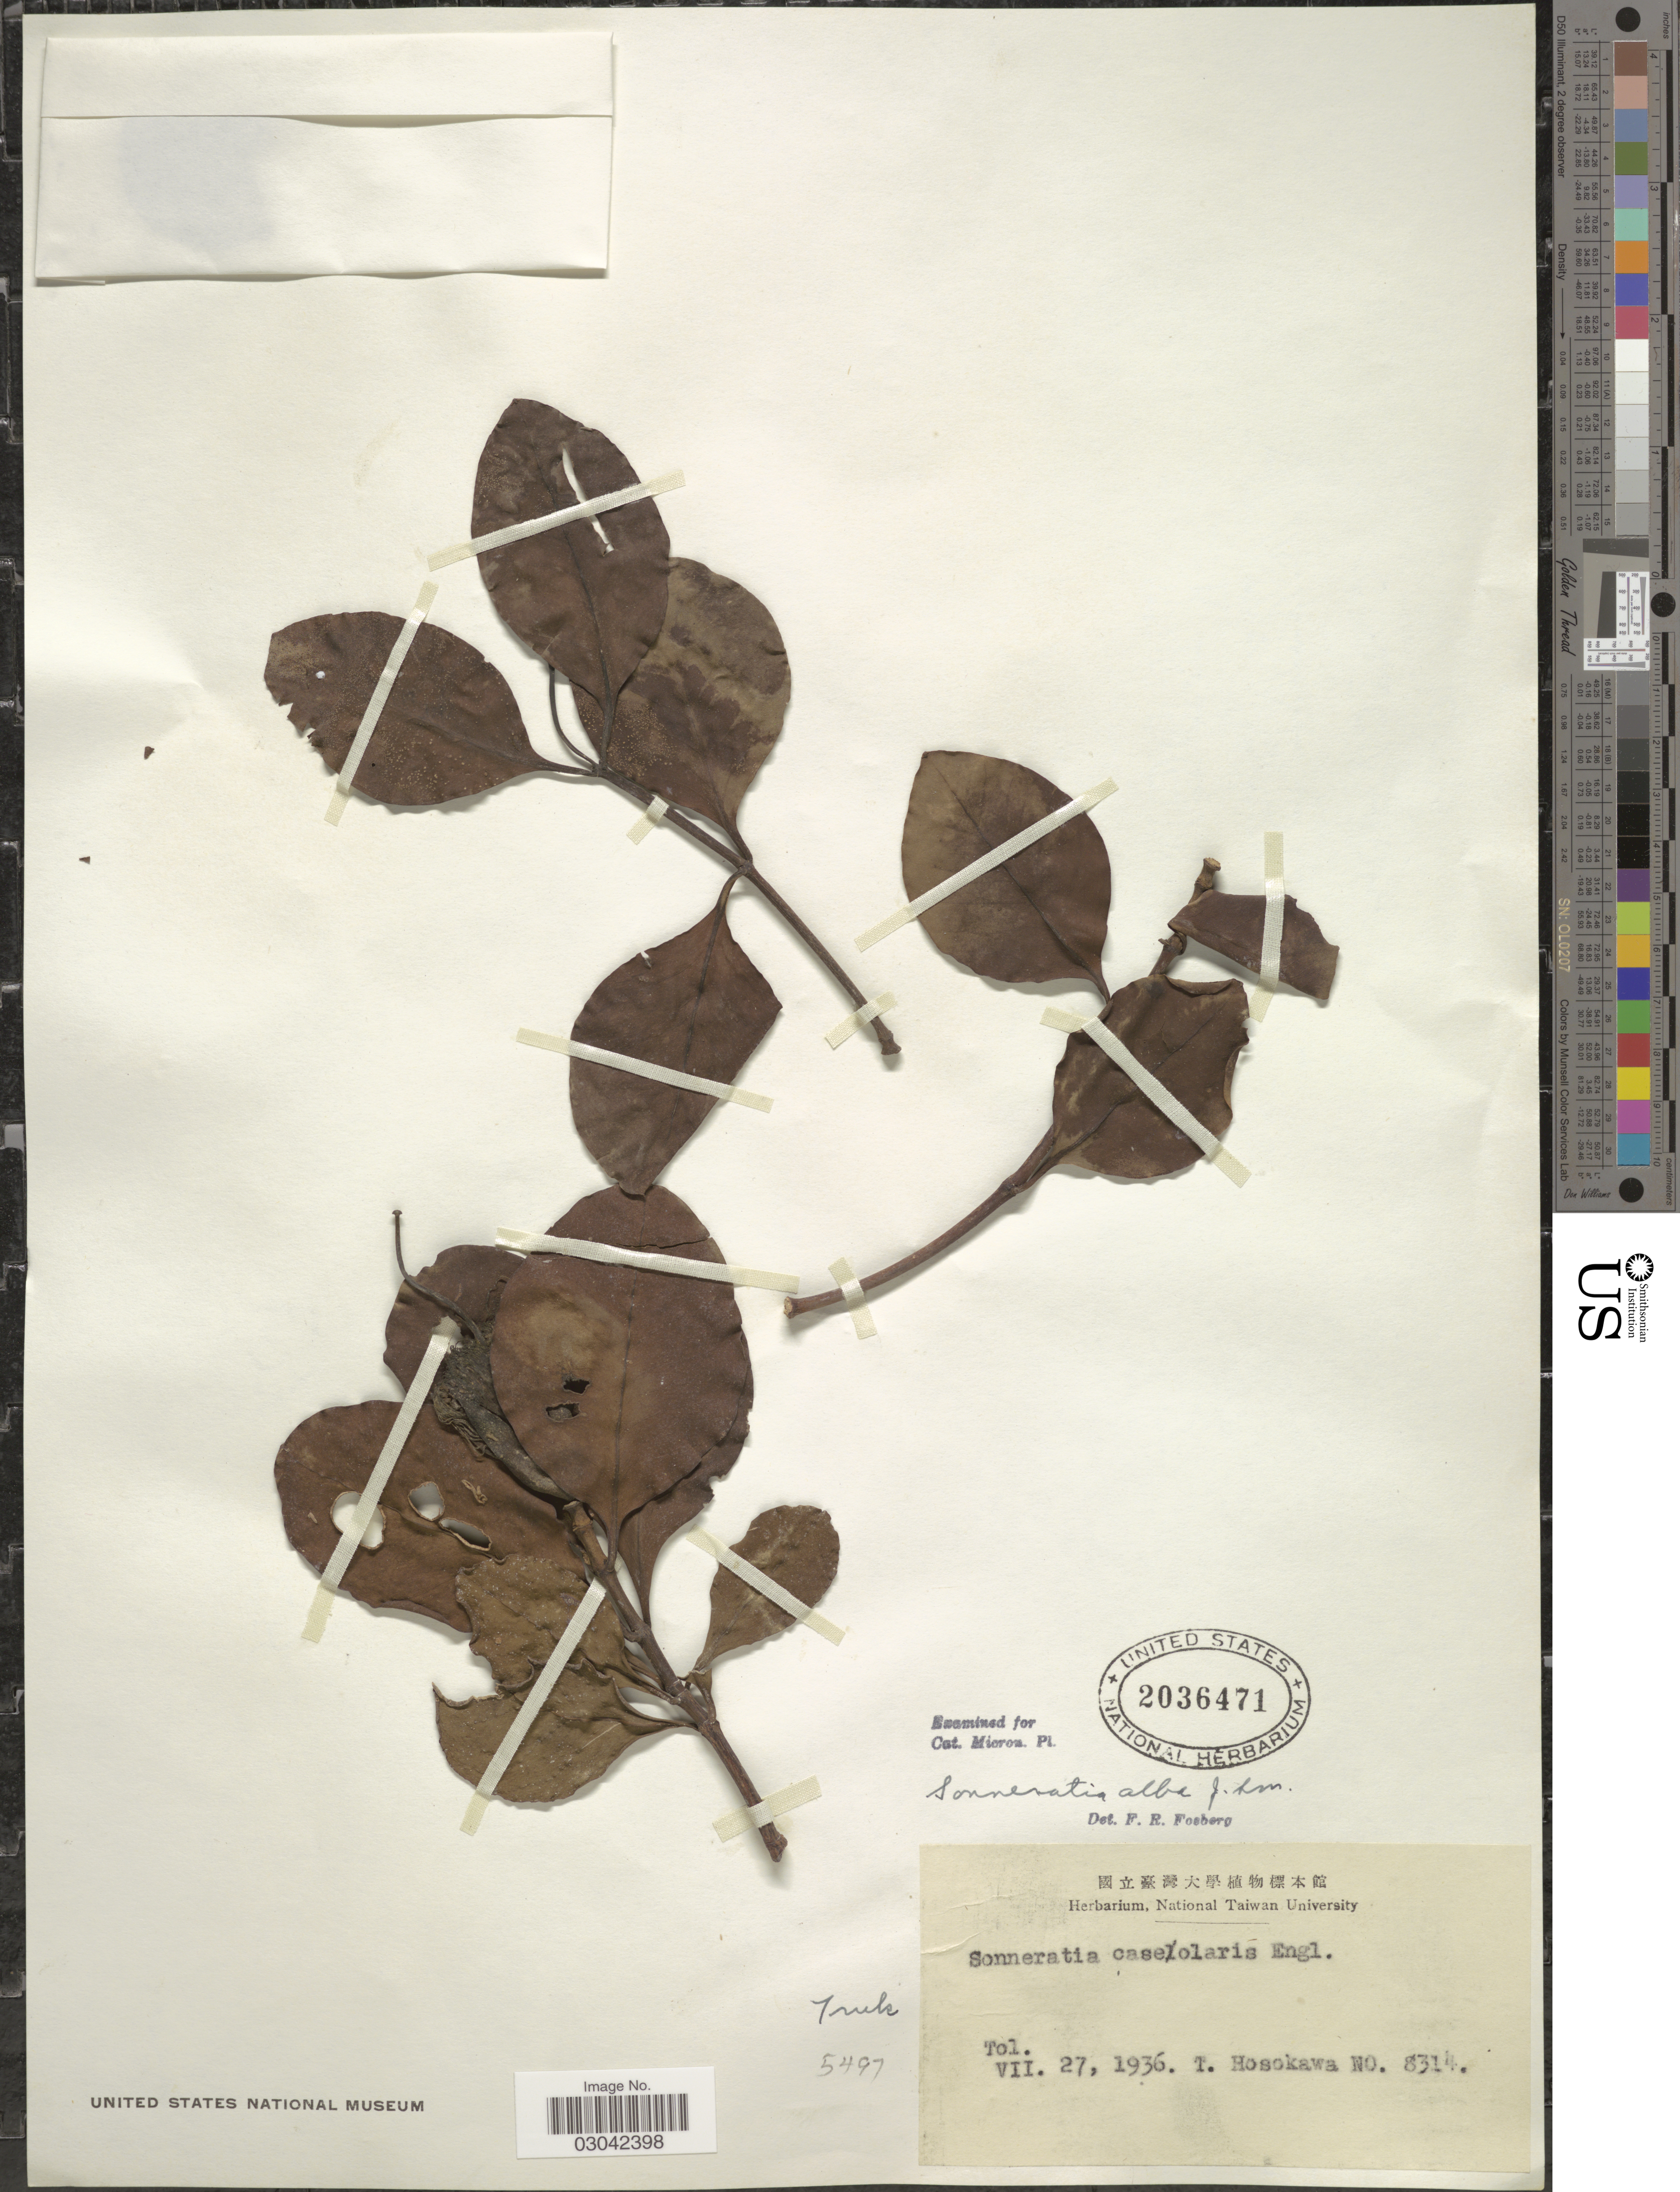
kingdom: Plantae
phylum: Tracheophyta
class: Magnoliopsida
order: Myrtales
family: Lythraceae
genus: Sonneratia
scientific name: Sonneratia alba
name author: Sm.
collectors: T. Hosokawa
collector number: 8314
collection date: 1936-07-27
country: Micronesia, Federated States of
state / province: Truk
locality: Tol.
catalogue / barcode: US 2036471